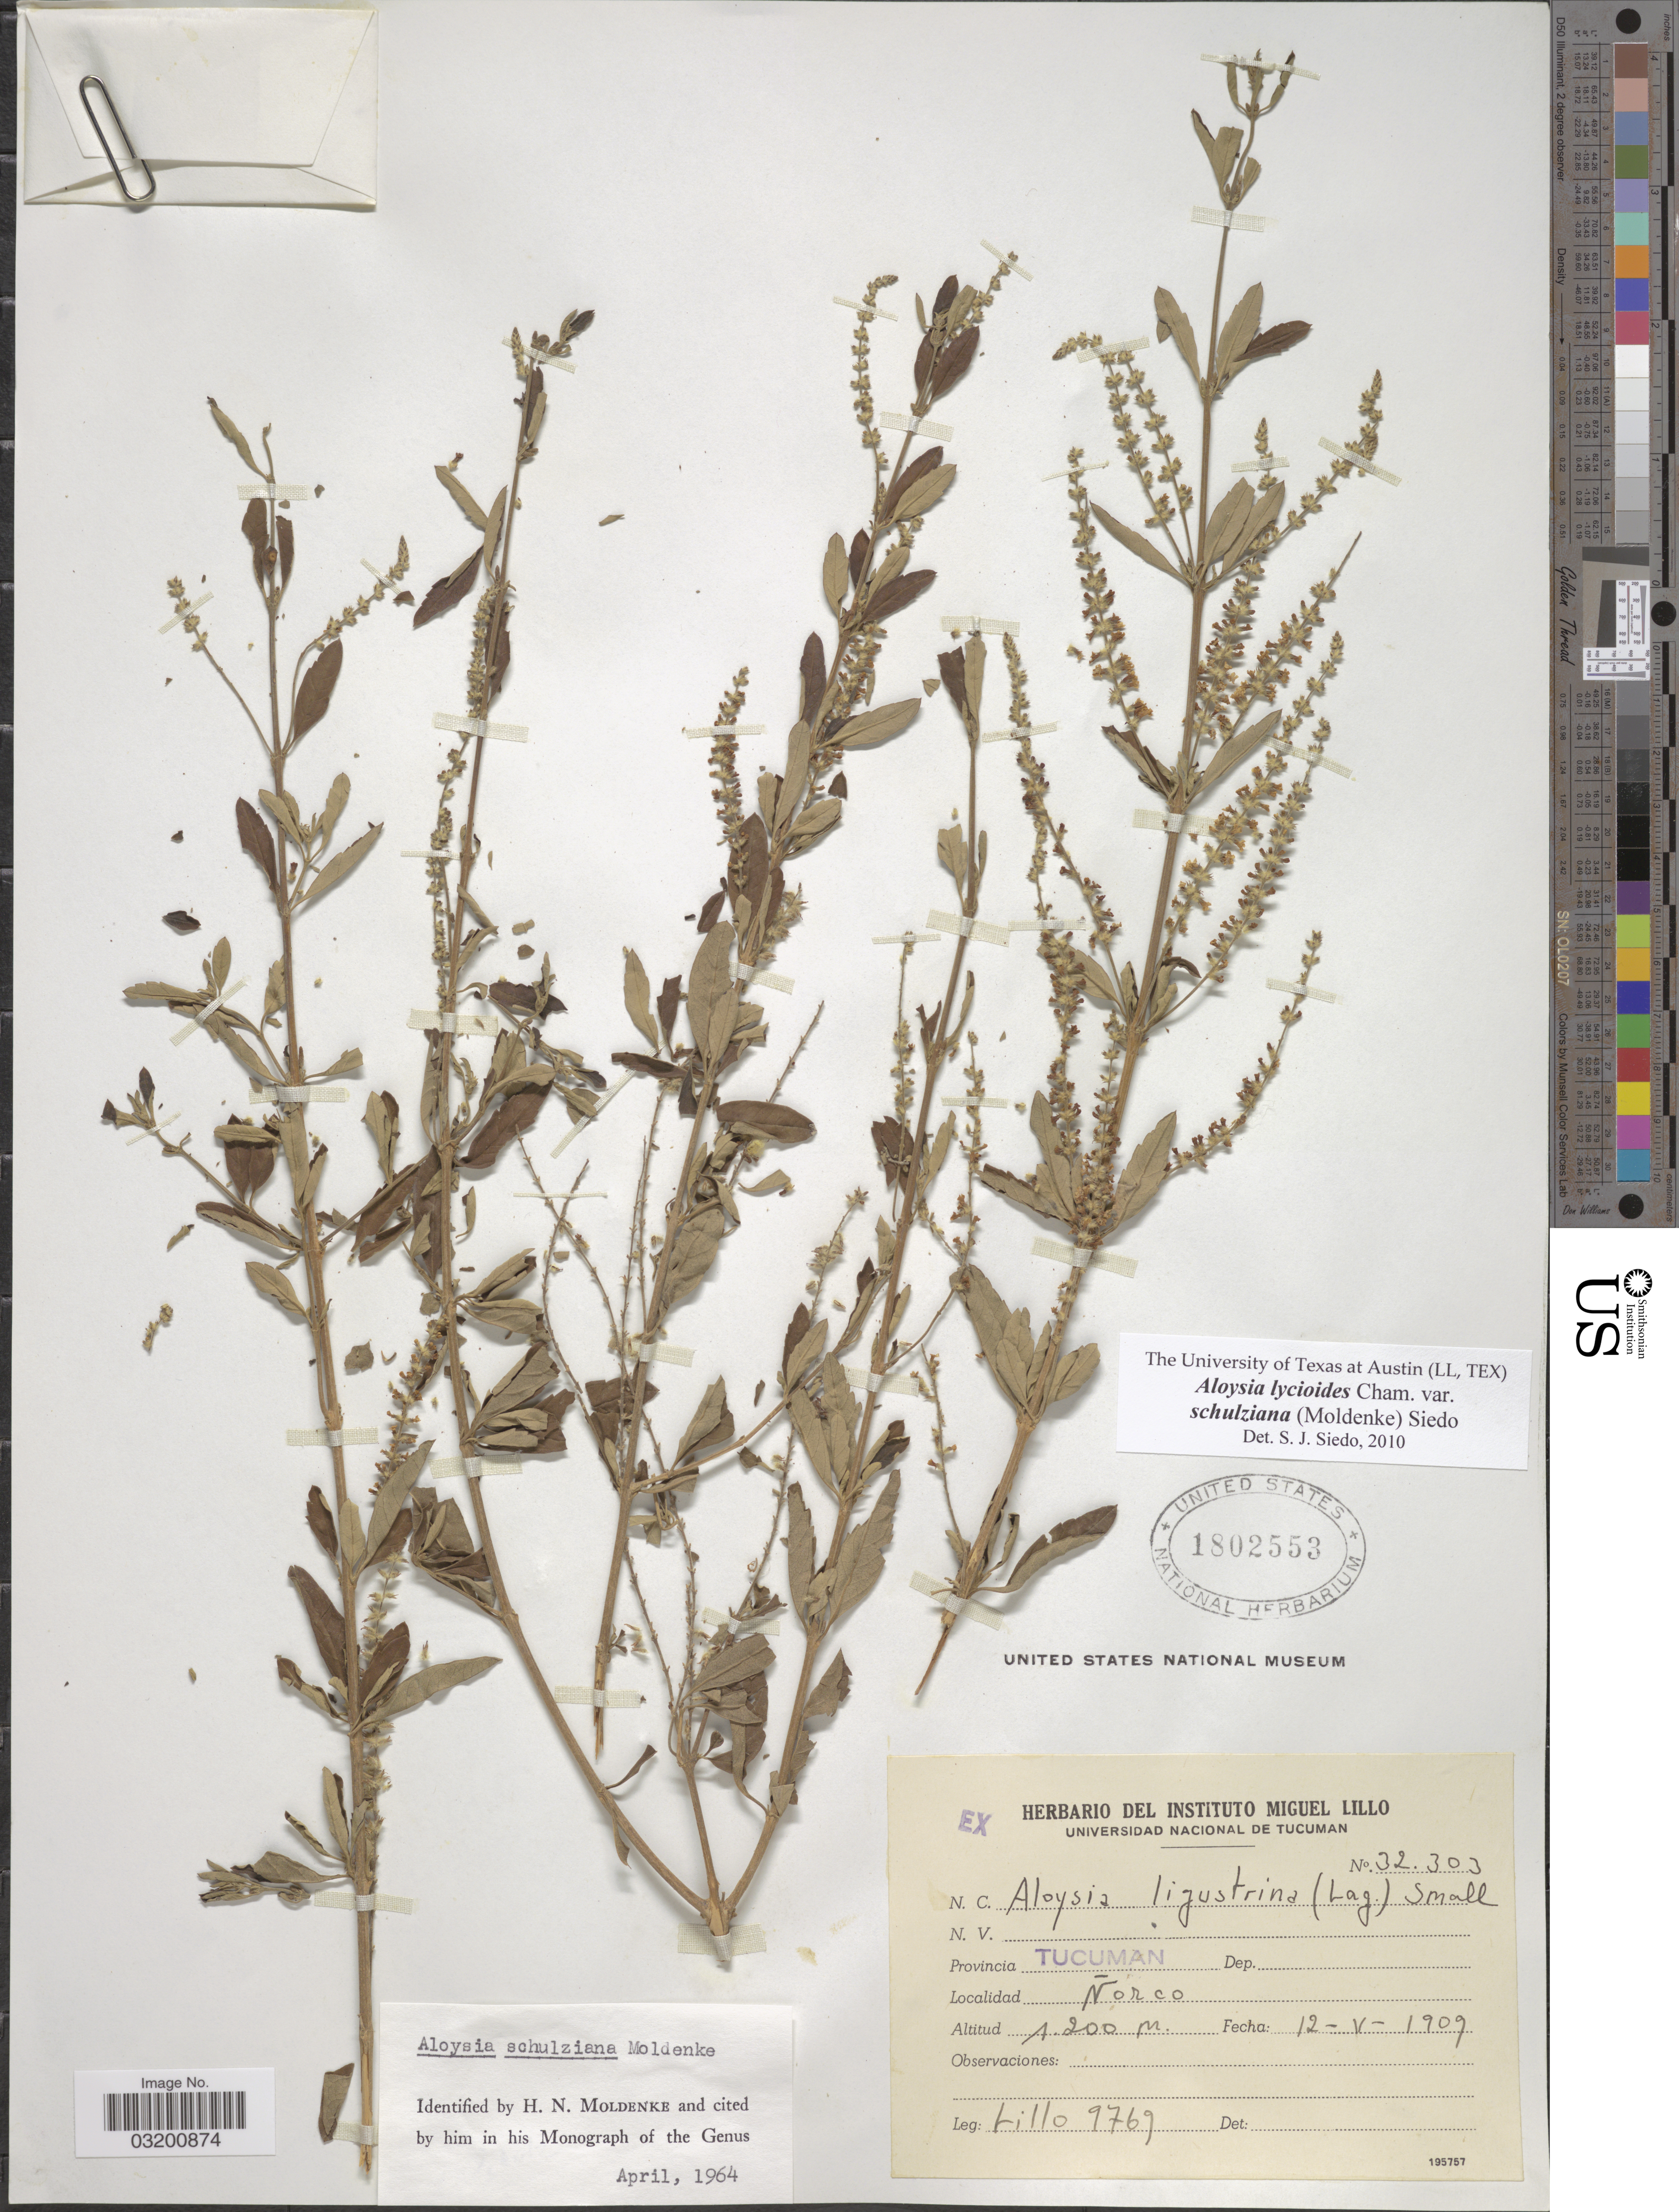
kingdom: Plantae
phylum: Tracheophyta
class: Magnoliopsida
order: Lamiales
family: Verbenaceae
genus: Aloysia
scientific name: Aloysia lycioides var. schulziana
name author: (Moldenke) Siedo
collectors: M. Lillo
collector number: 9769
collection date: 1909-05-12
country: Argentina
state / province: Tucuman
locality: Ñorco.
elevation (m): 1200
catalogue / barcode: US 1802553